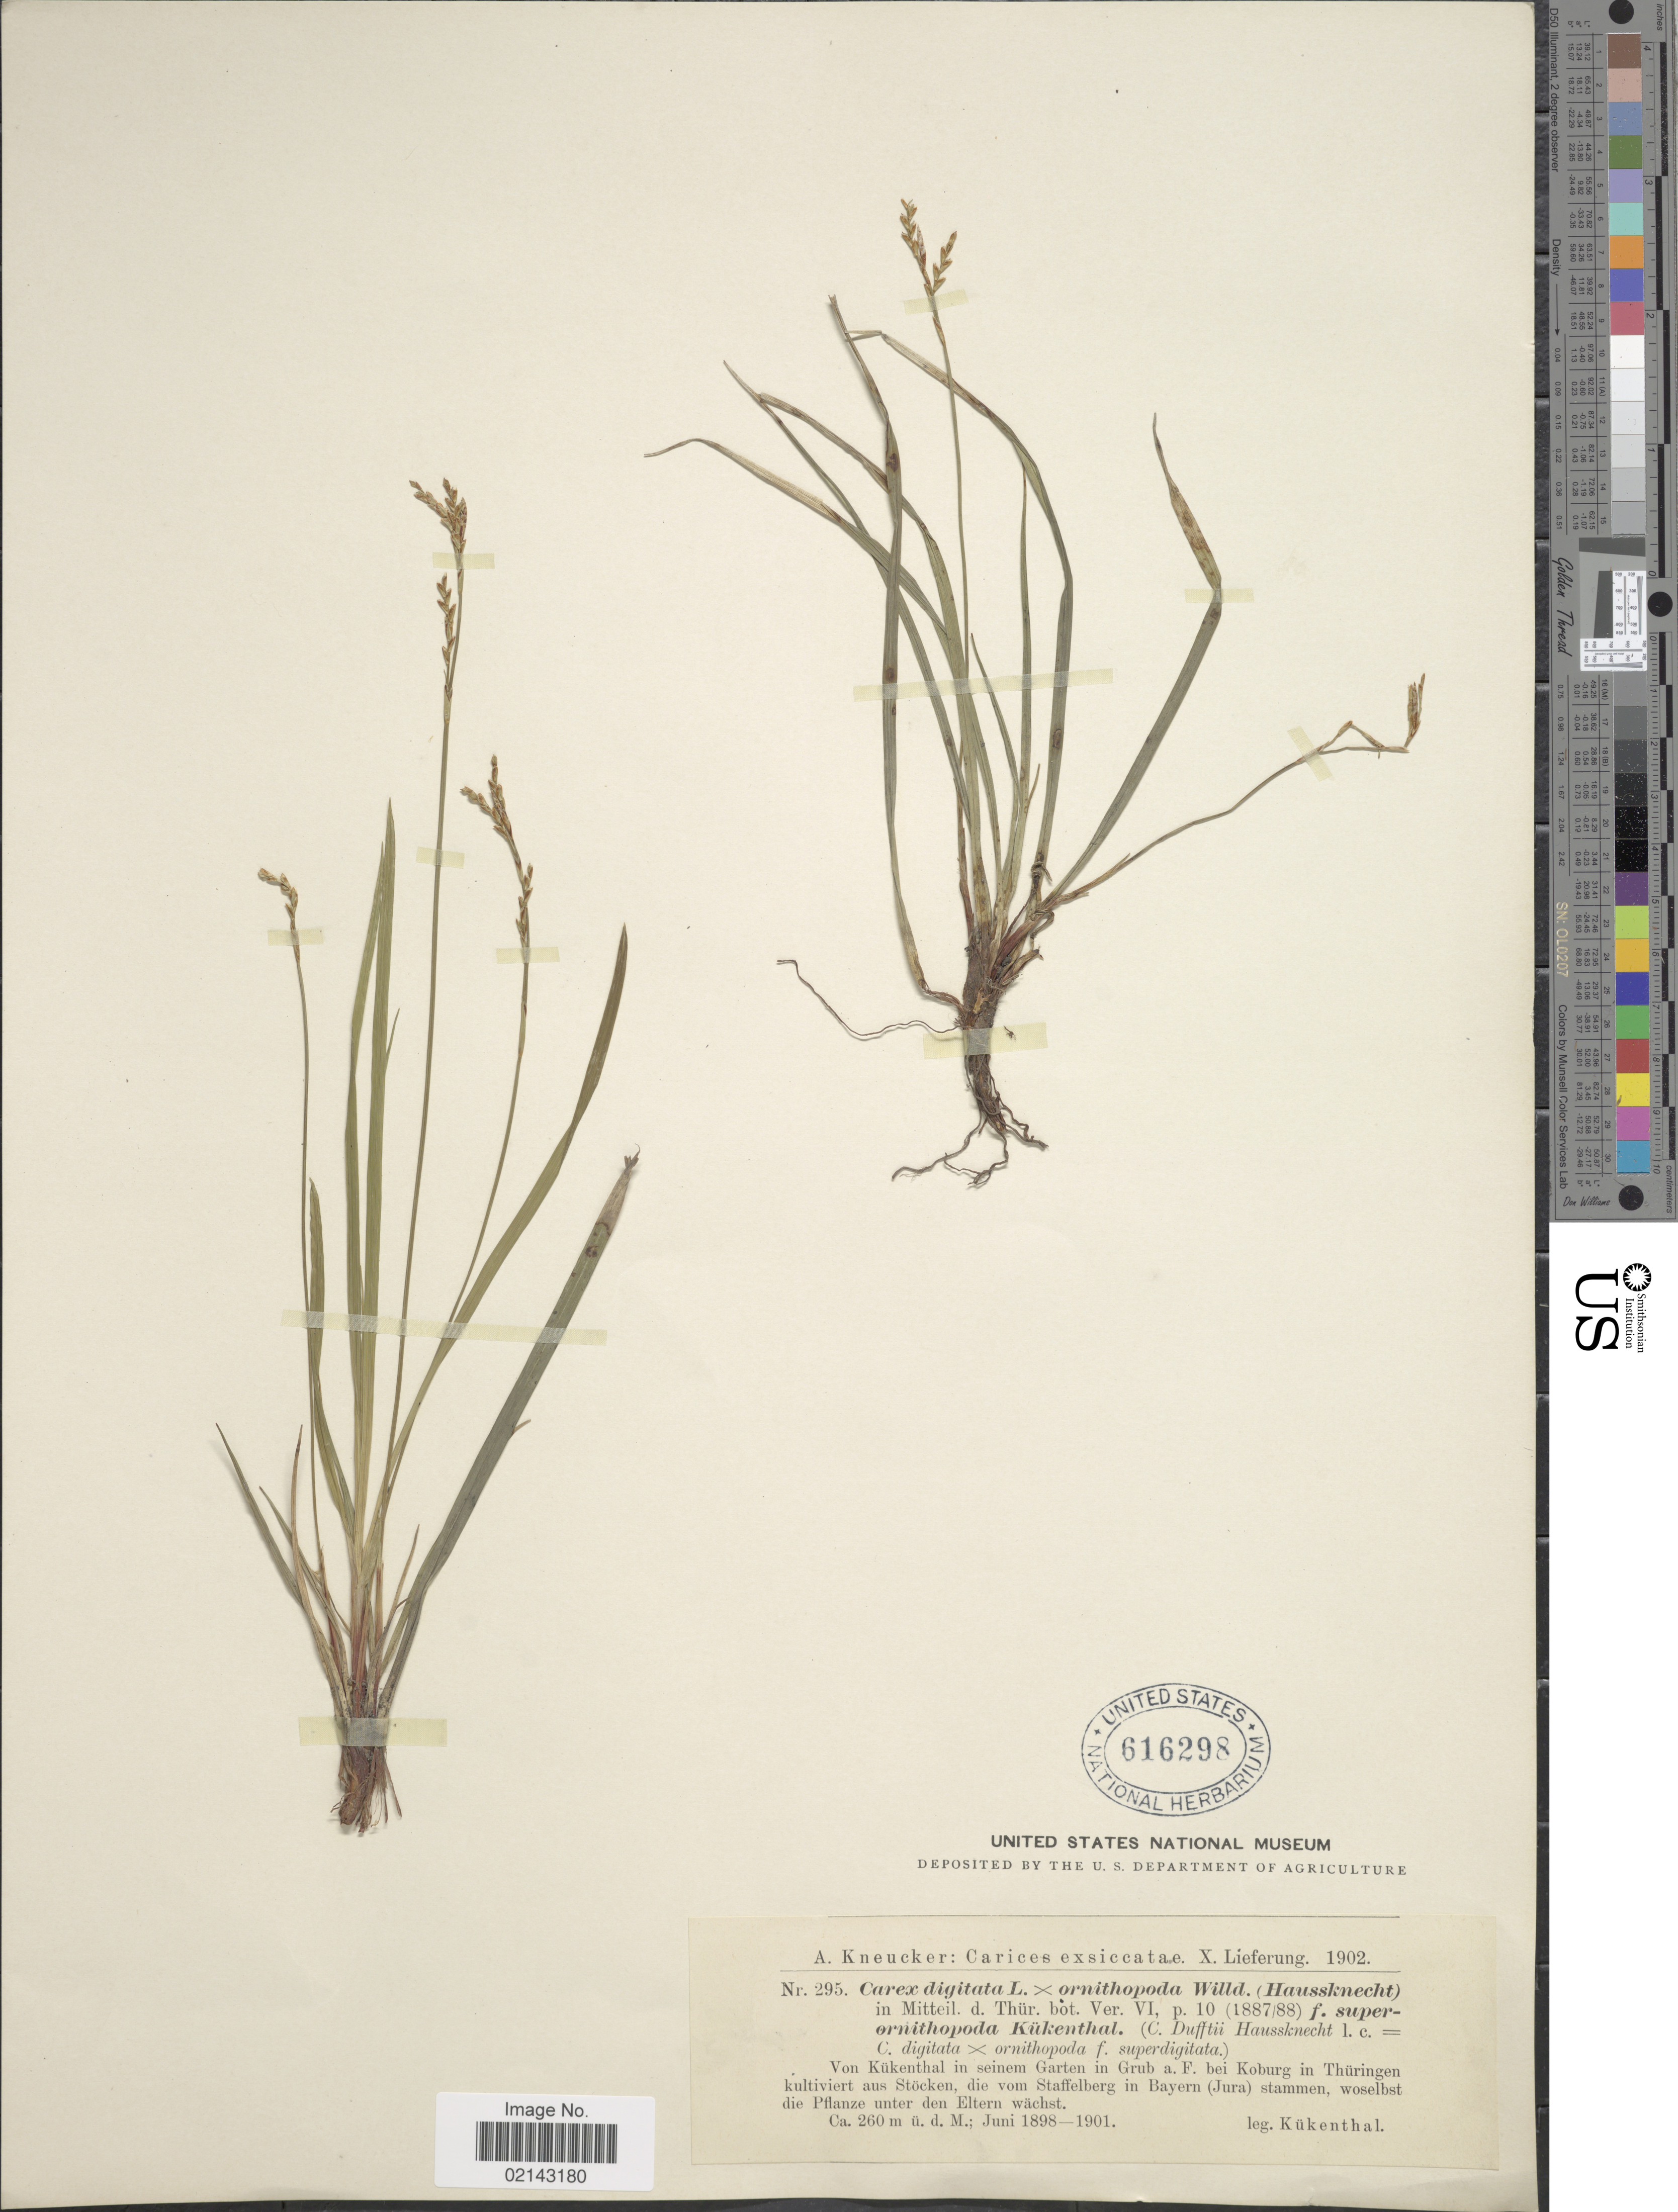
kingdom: Plantae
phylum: Tracheophyta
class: Liliopsida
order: Poales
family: Cyperaceae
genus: Carex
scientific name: Carex digitata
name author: L.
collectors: G. Kükenthal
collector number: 295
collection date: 1898-06/1901-06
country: Germany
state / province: Thuringia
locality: Von Kukentahl in seinem Garten in Grub a.F. bei Koburg in Thuringen kultiviert aus Stockrn, die vom Staffelberg in Bayern (Jura) stammen, woselbst die Pflanze unter den Eltern wachst.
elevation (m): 260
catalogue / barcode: US 616298